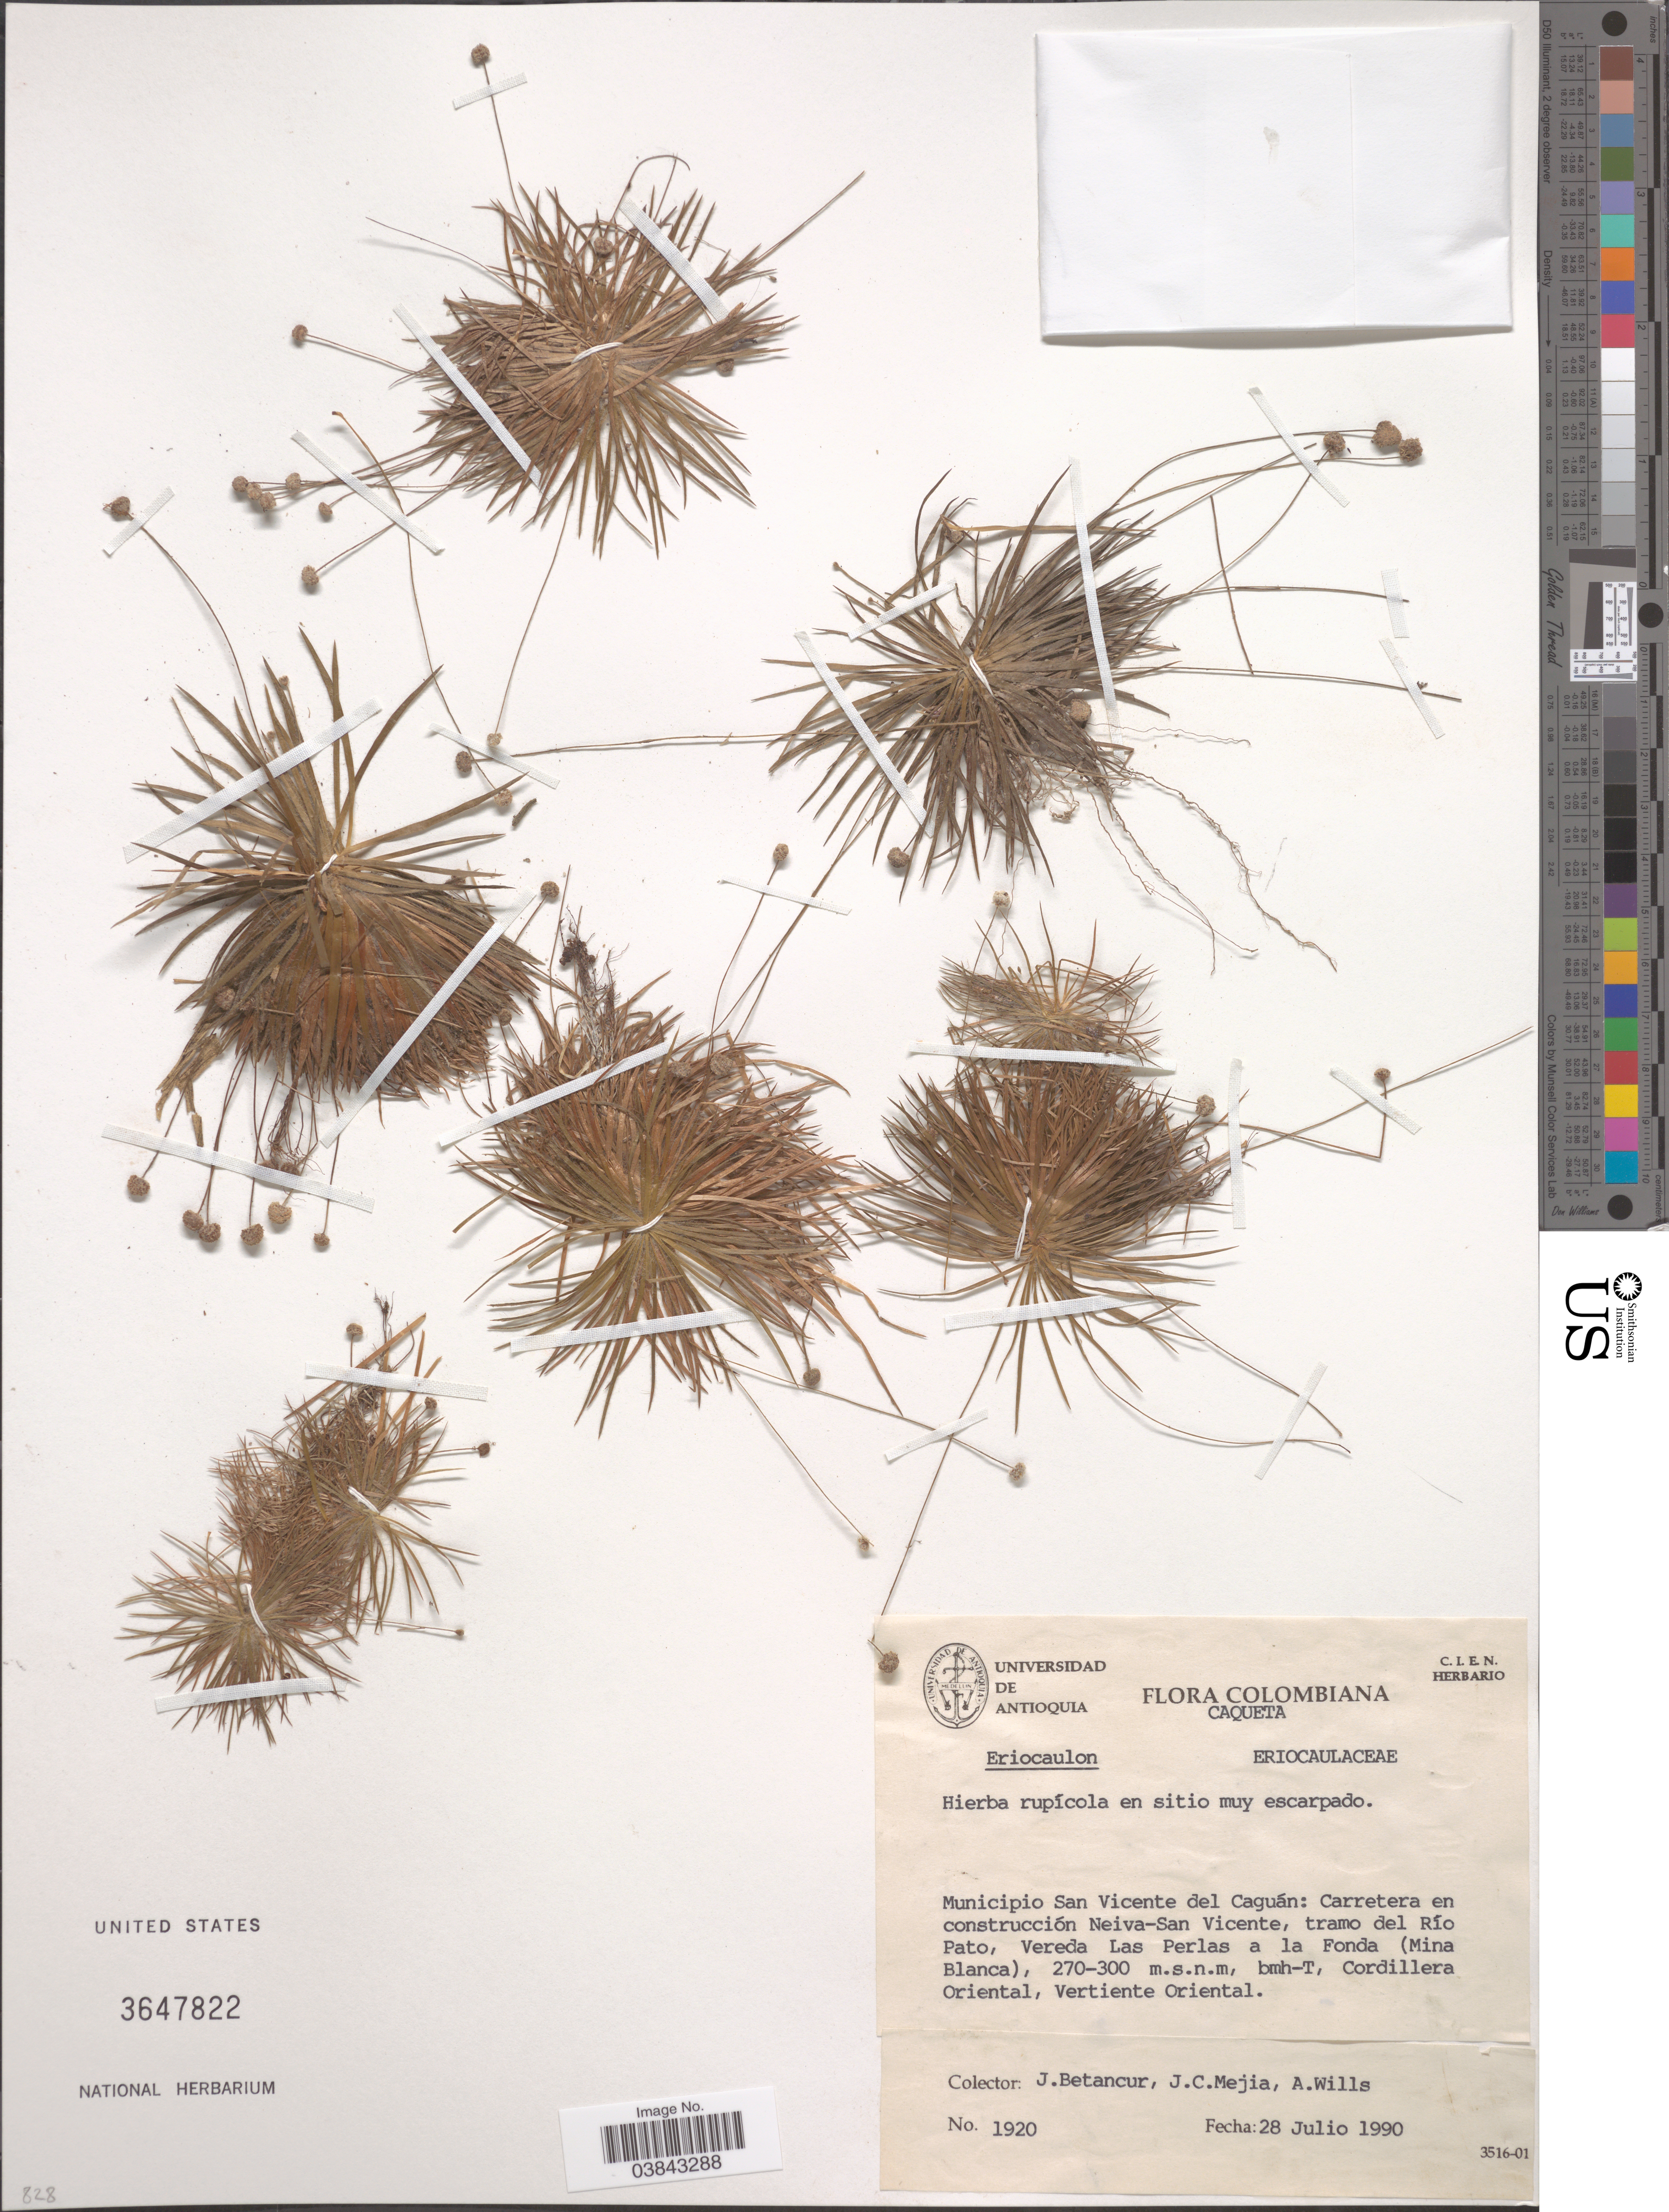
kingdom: Plantae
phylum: Tracheophyta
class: Liliopsida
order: Poales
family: Eriocaulaceae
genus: Eriocaulon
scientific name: Eriocaulon sp.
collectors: J. Betancur, J. C. Mejia & A. Wills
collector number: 1920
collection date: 1990-07-28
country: Colombia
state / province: Caquetá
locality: Municipio San Vicente del Caguán: Carretera en construcción Neiva-San Vicente, tramo del Río Pato, Vereda Las Perlas a la Fonda (Minda Blanca), bmh-T, Cordillera Oriental, Vertiente Oriental.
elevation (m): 270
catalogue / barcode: US 3647822